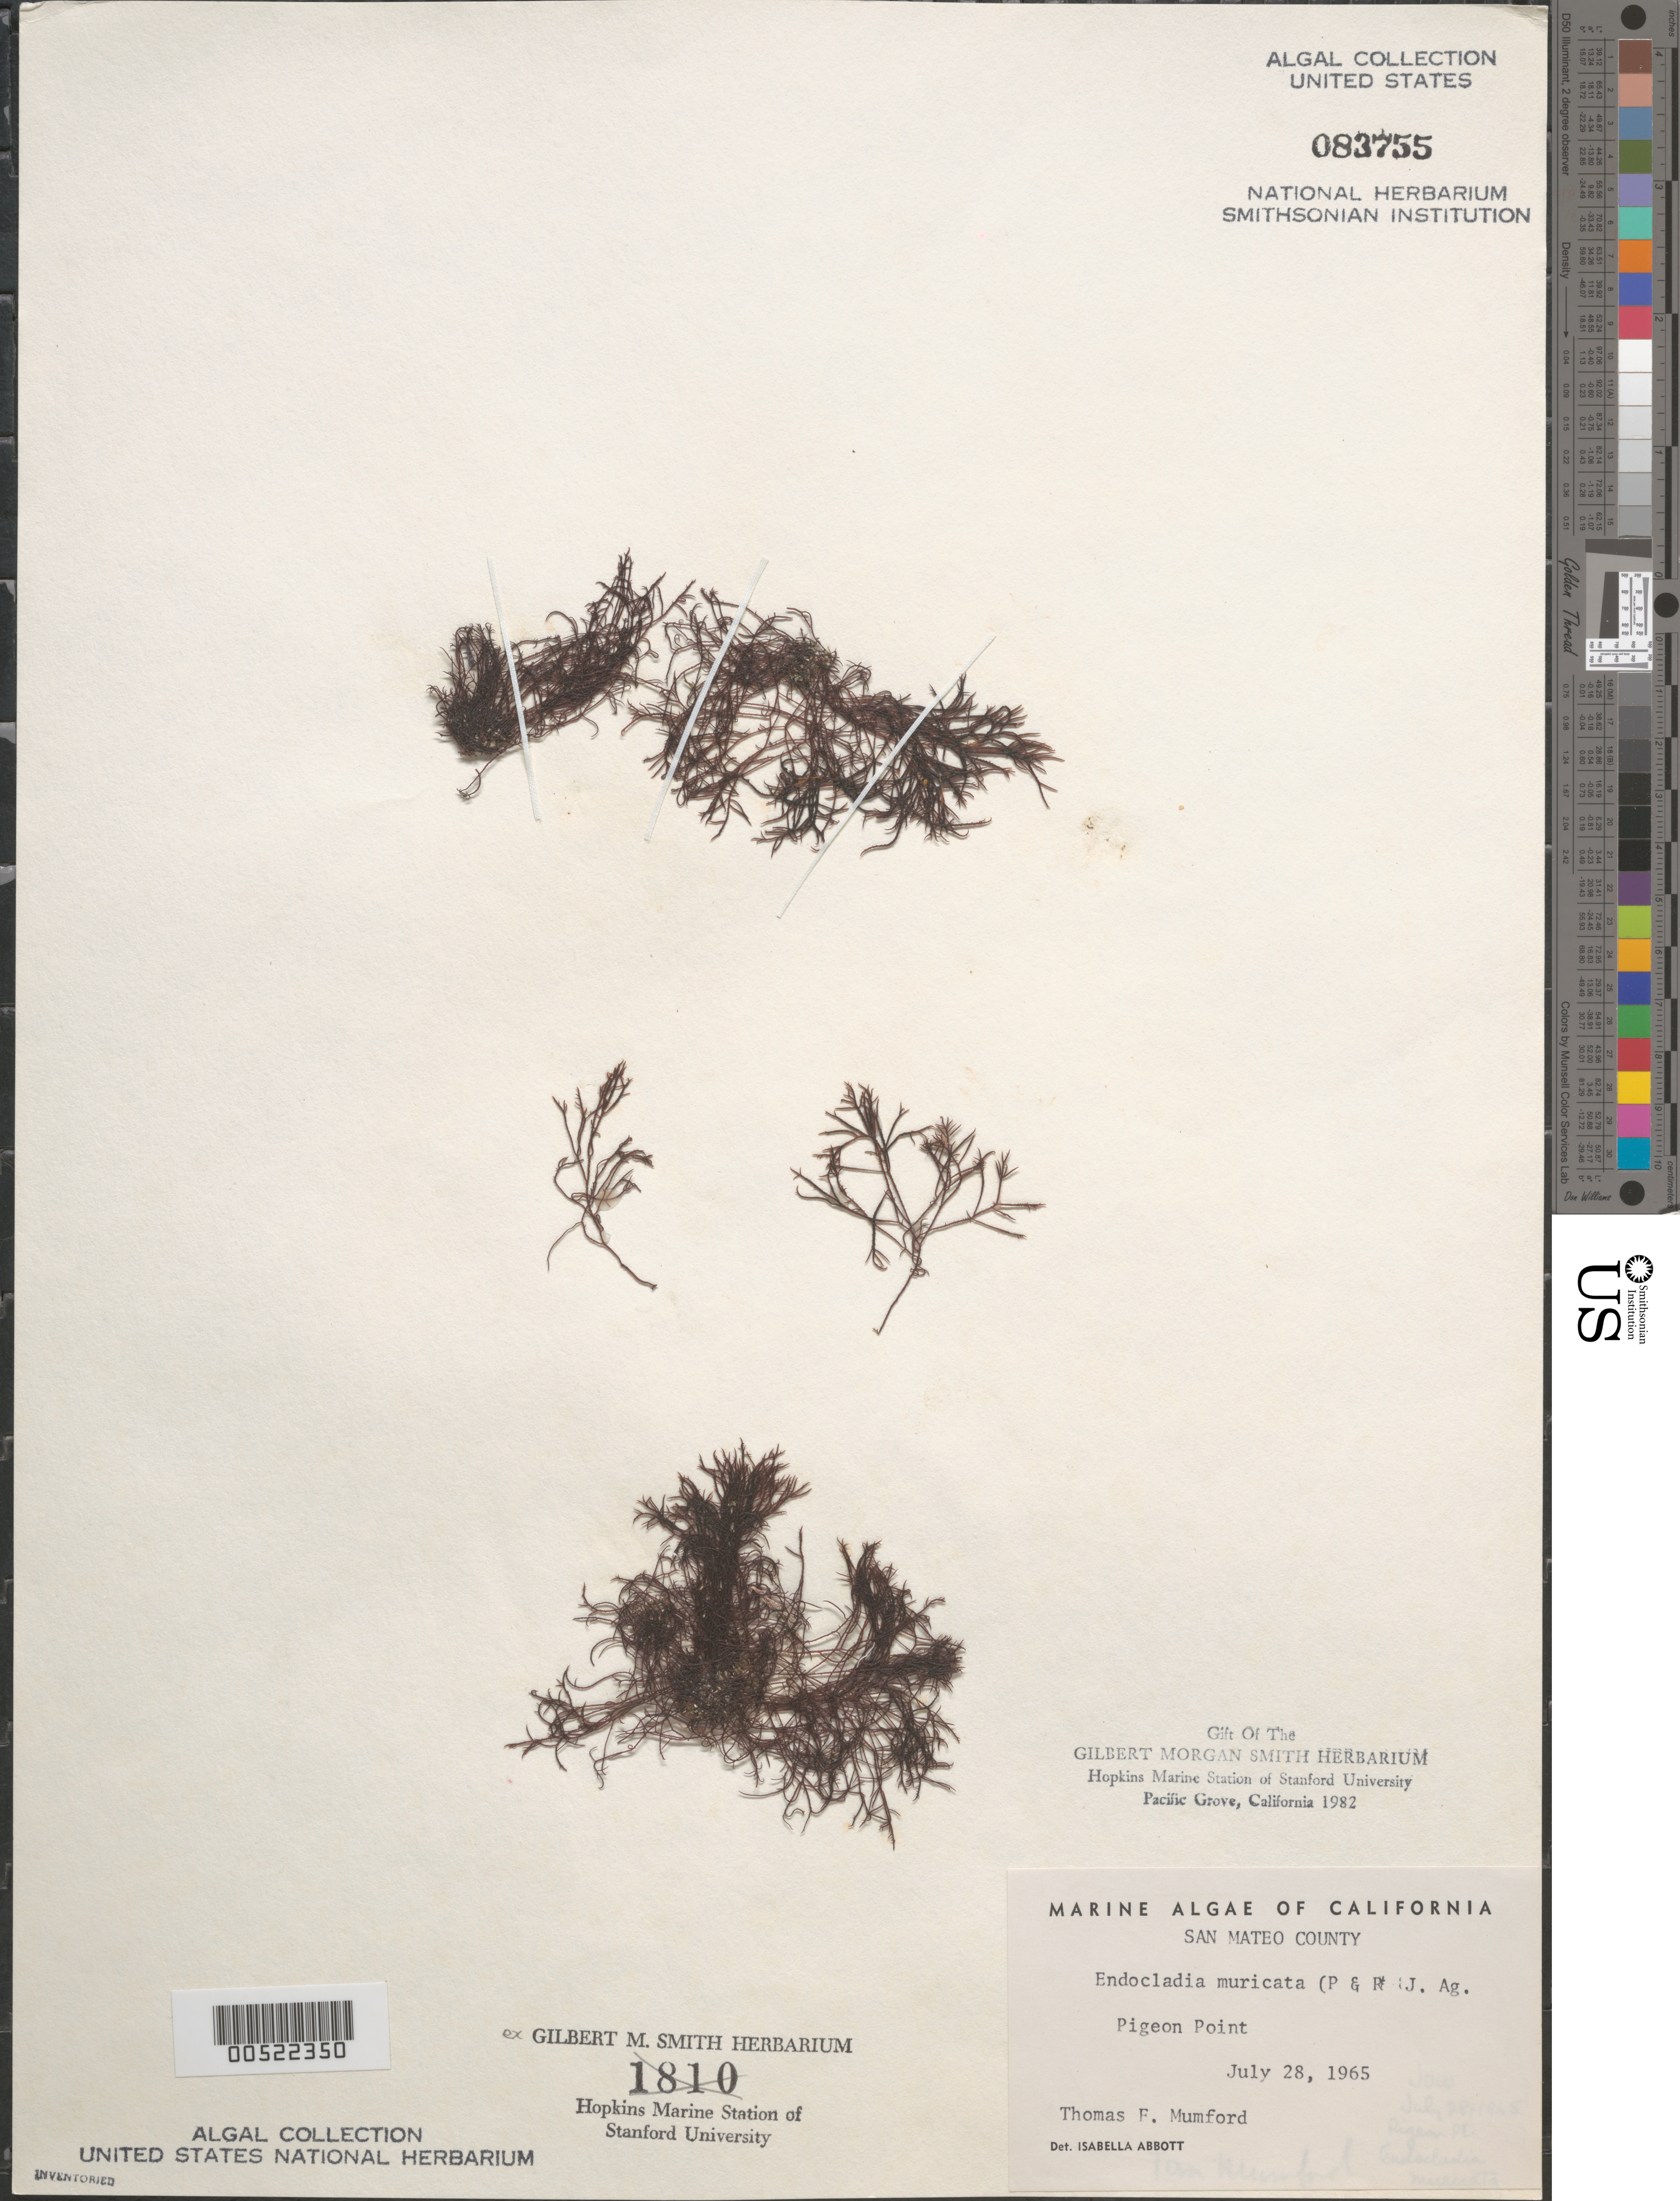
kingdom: Plantae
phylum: Rhodophyta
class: Florideophyceae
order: Gigartinales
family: Endocladiaceae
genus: Endocladia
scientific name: Endocladia muricata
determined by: Abbott, Isabella A.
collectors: T. Mumford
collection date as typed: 28 Jul 1965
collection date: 1965-07-28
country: United States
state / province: California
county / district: San Mateo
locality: Pigeon Point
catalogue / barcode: US 83755